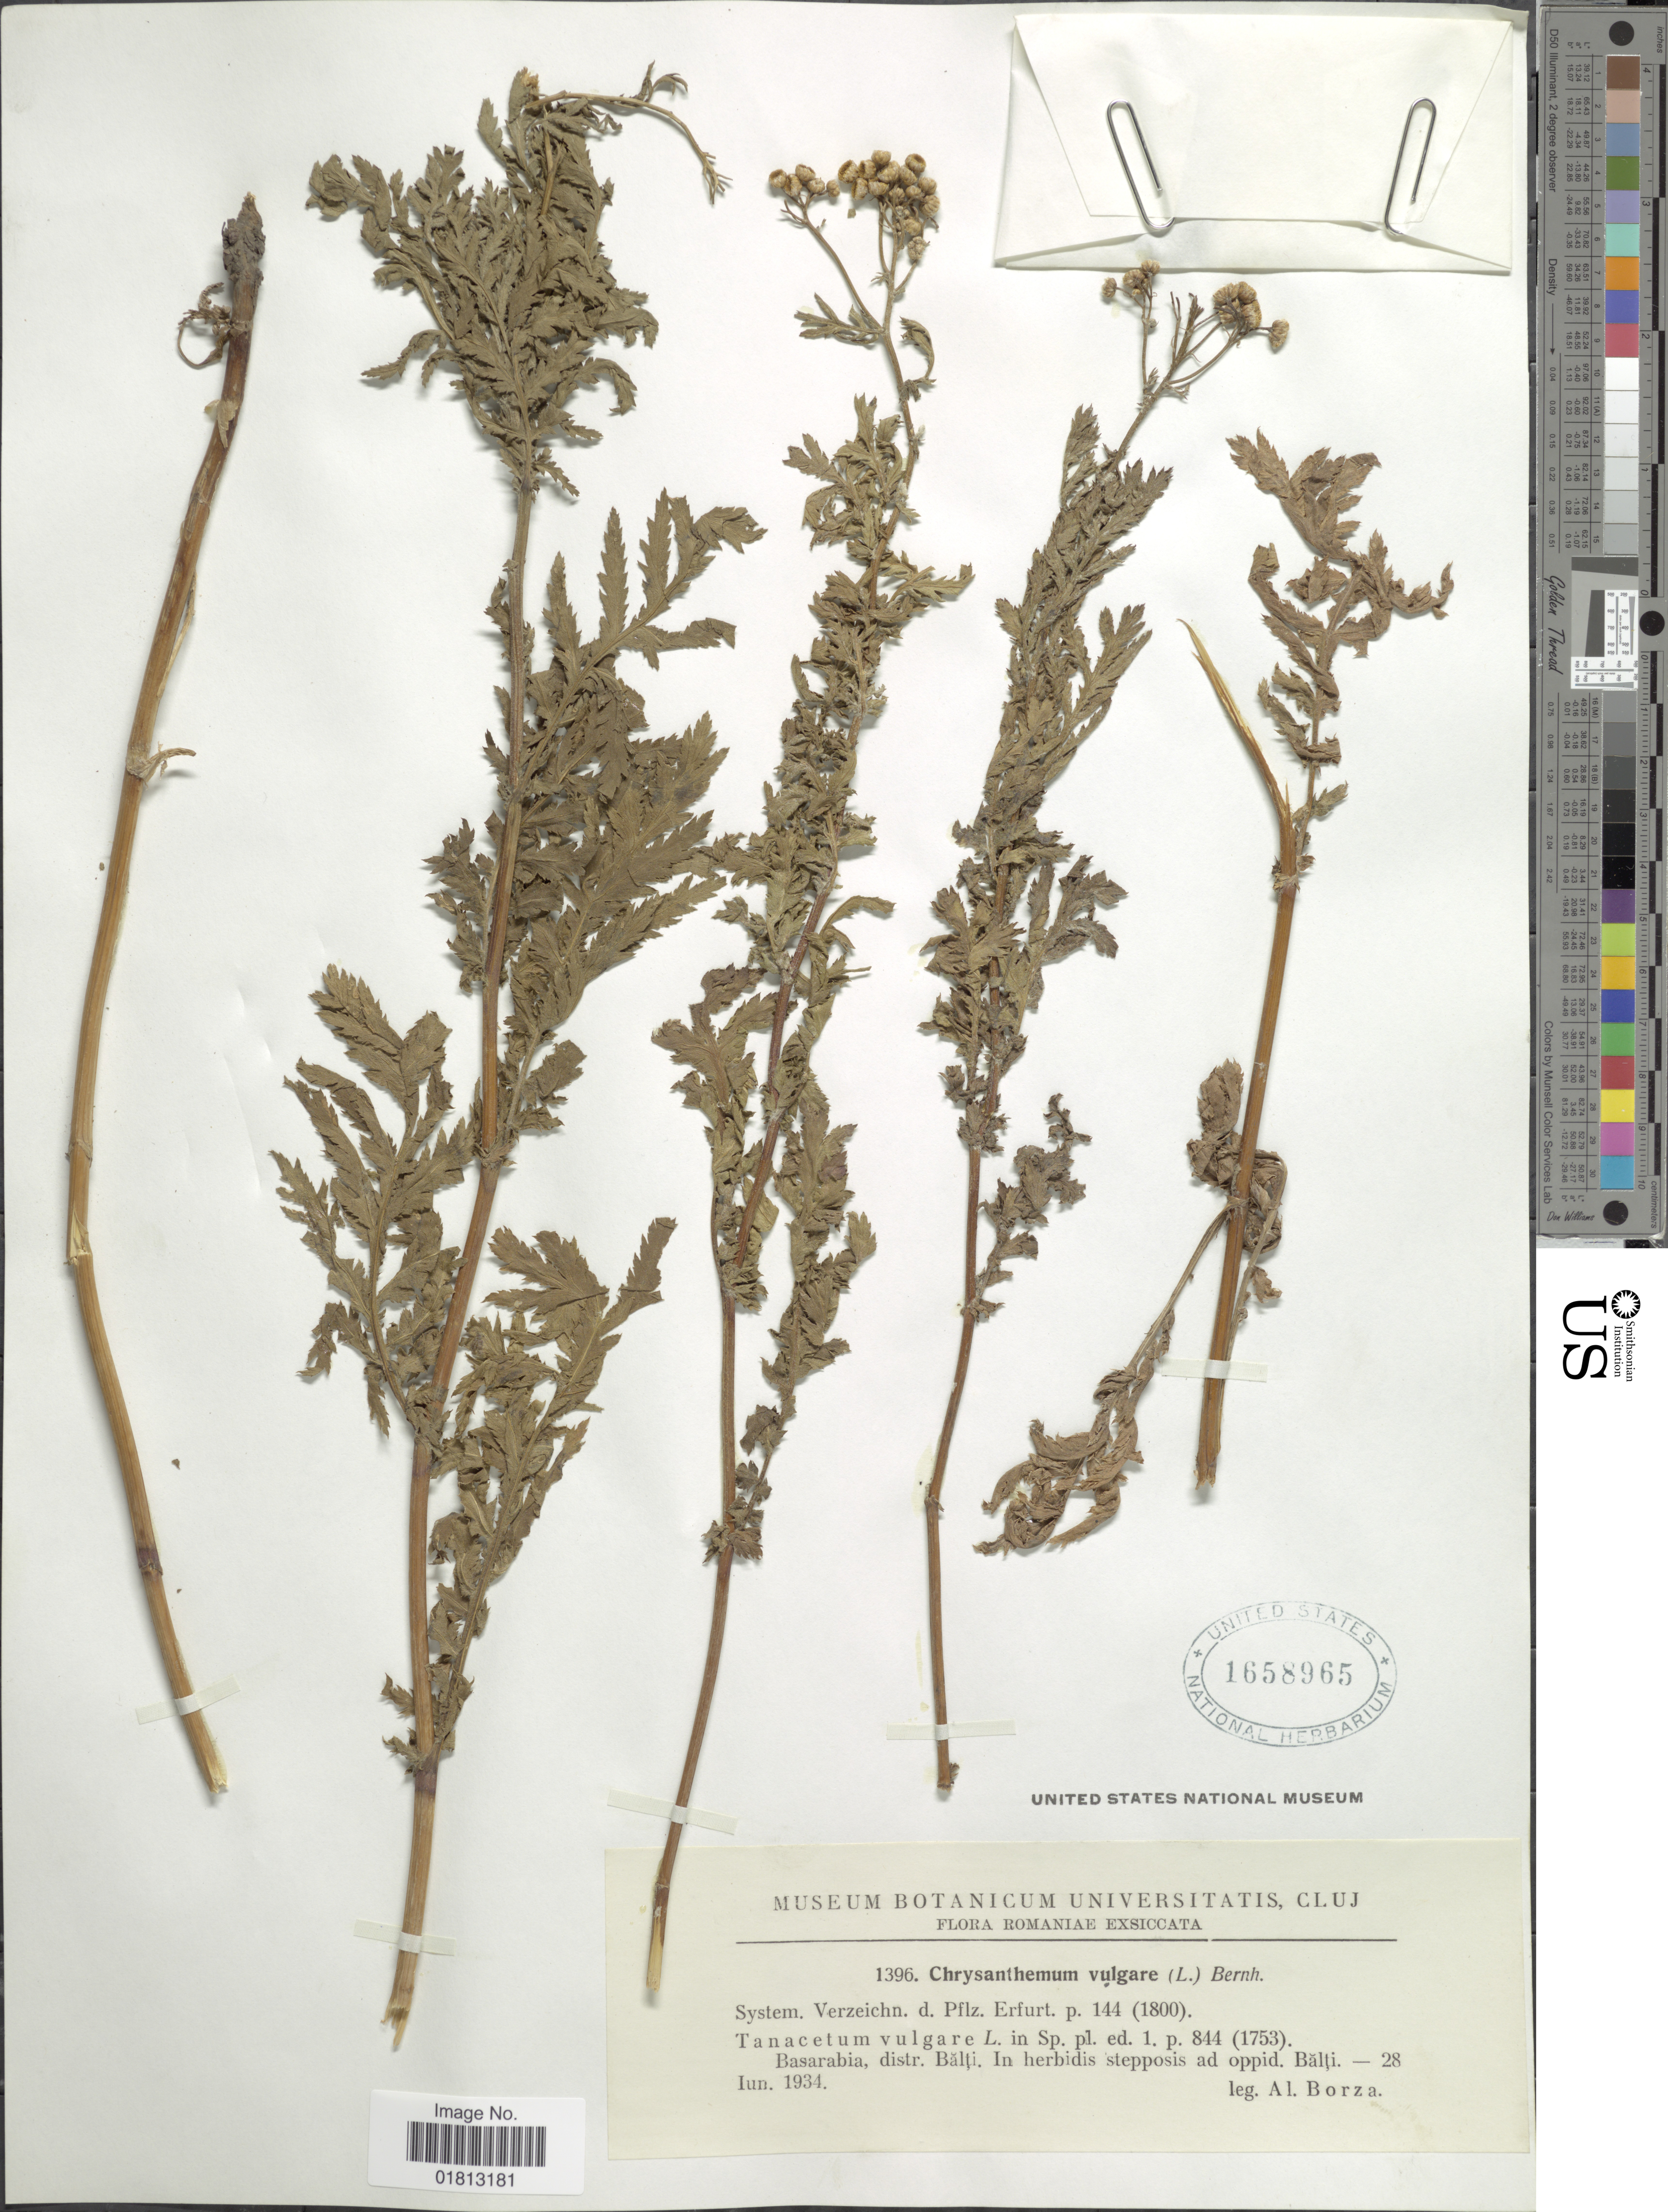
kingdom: Plantae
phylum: Tracheophyta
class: Magnoliopsida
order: Asterales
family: Asteraceae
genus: Tanacetum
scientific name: Tanacetum vulgare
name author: L.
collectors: A. Borza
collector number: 1396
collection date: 1934-06-28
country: Romania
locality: Basarabia, distr. Balti, In herbidis stepposis ad oppid, Balti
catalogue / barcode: US 1658965